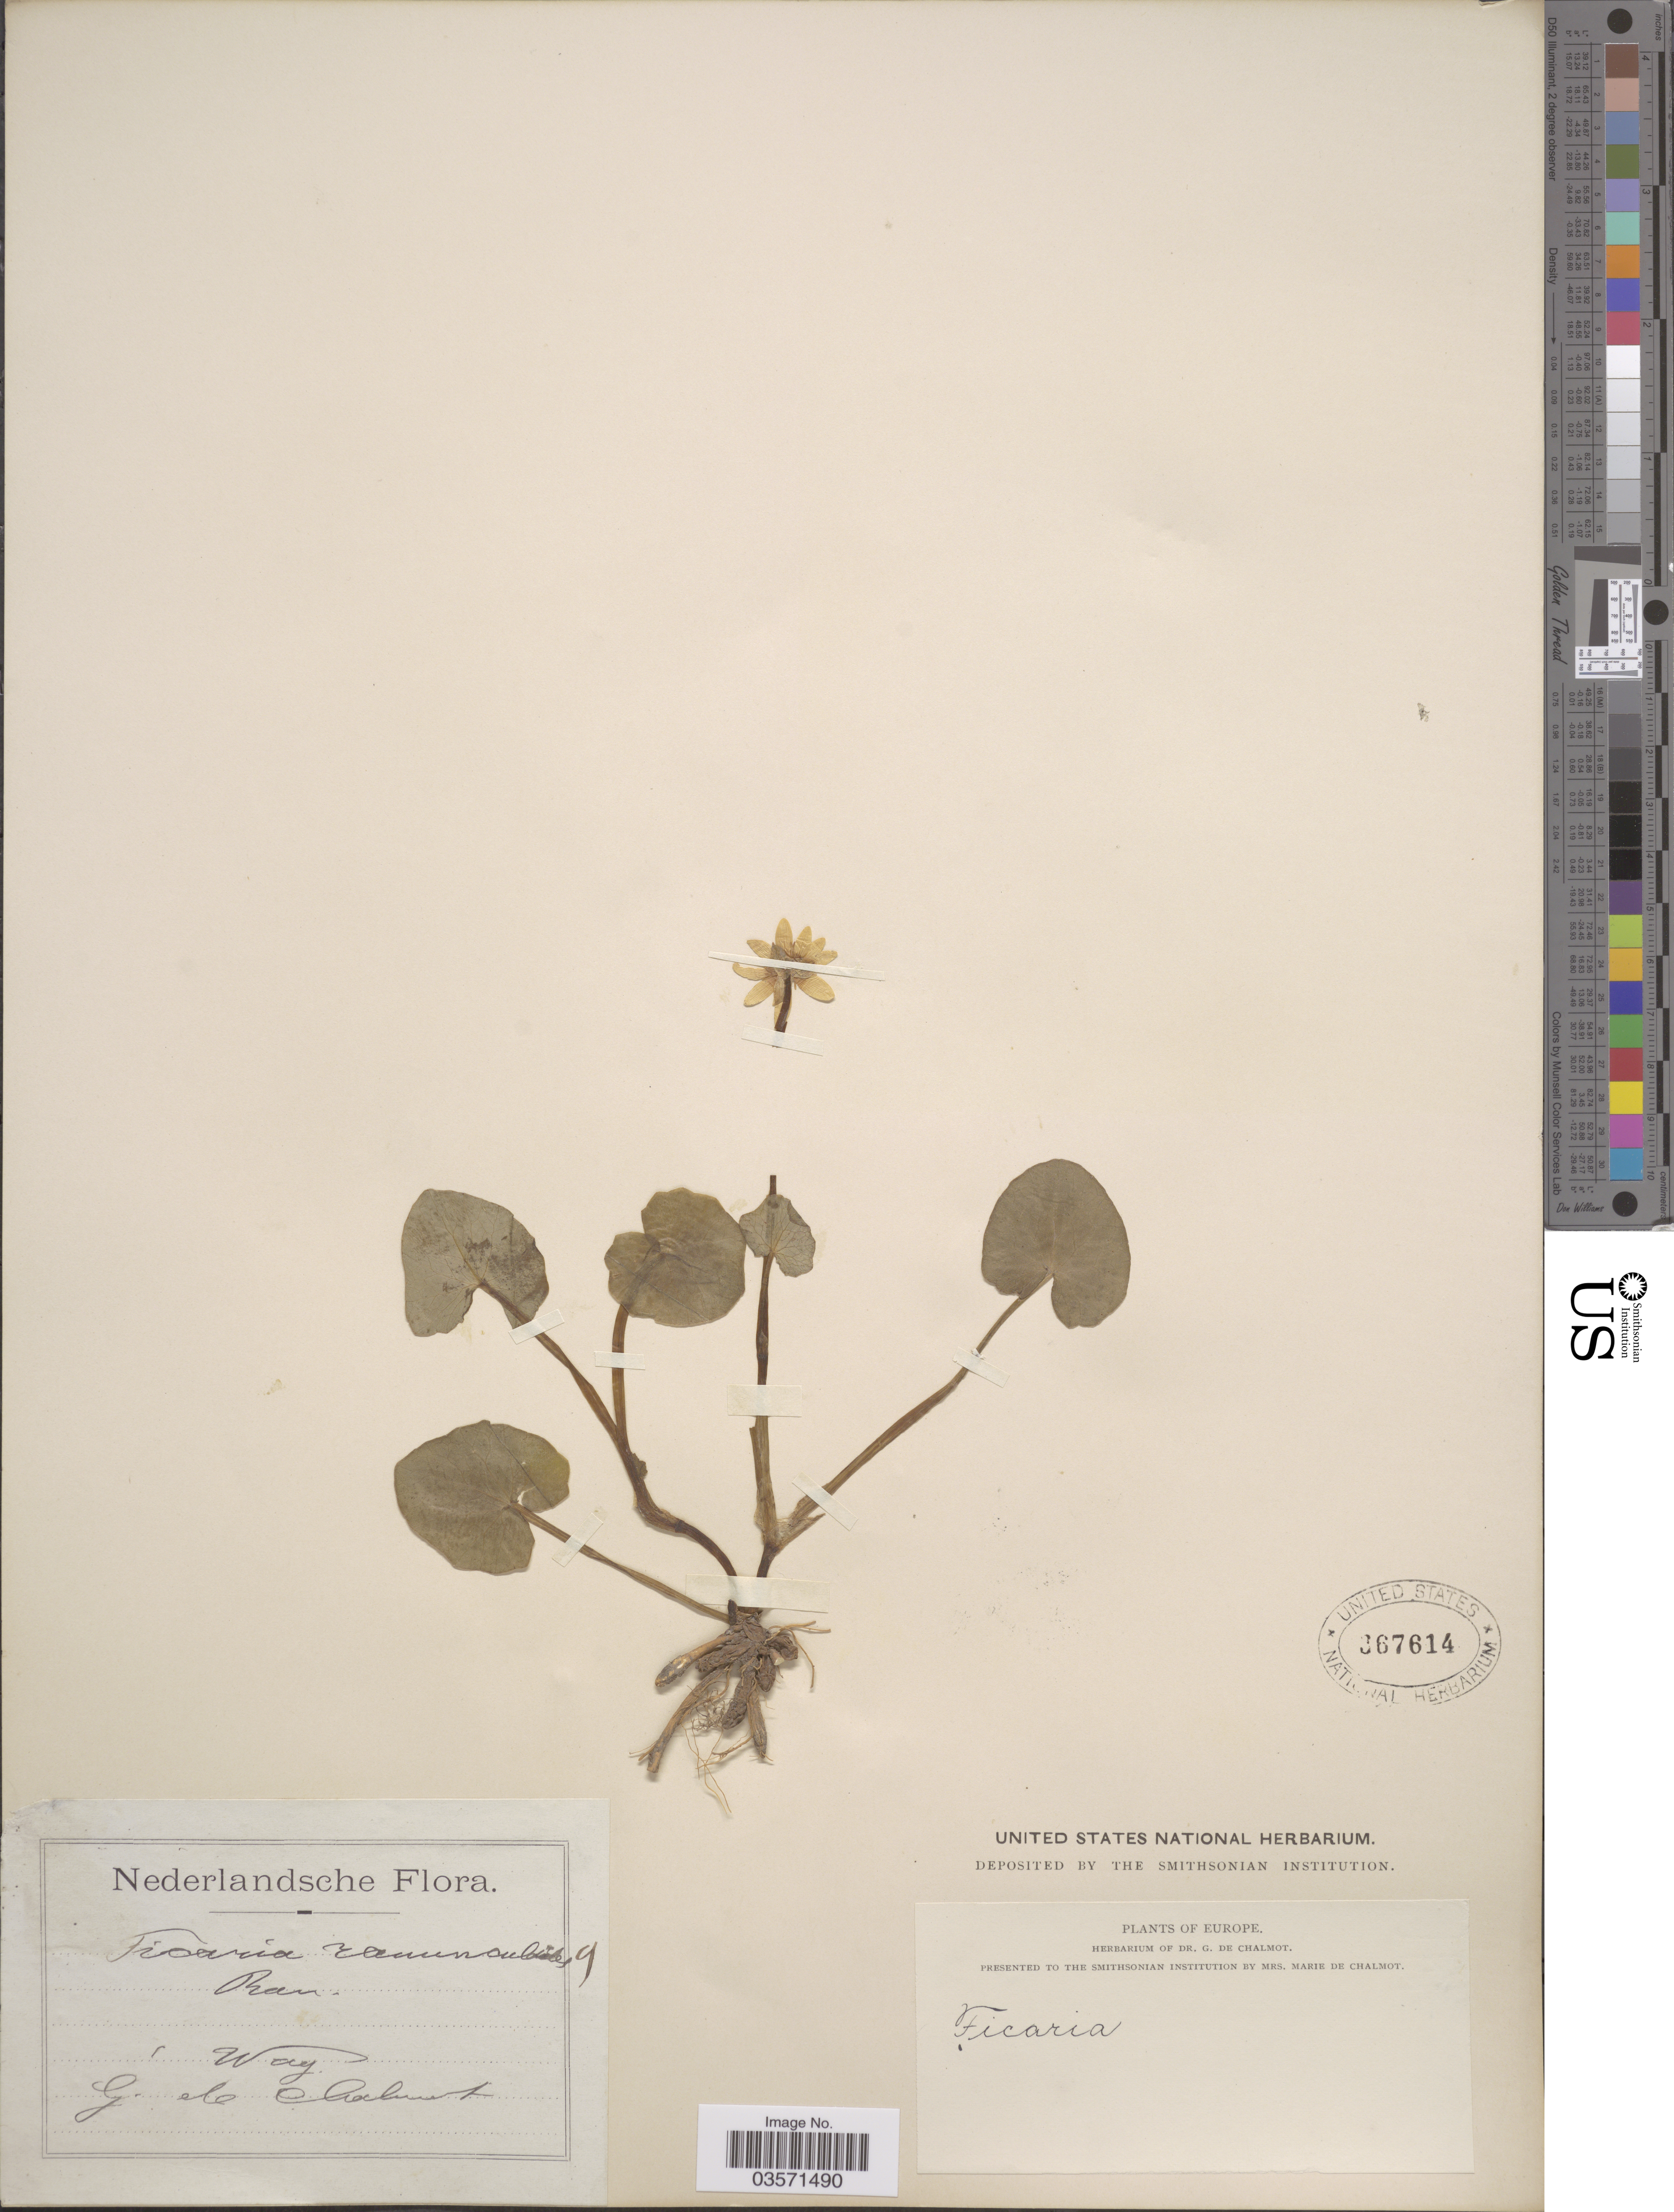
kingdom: Plantae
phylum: Tracheophyta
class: Magnoliopsida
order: Ranunculales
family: Ranunculaceae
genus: Ficaria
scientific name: Ficaria verna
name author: Huds.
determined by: Strong, M. T., (US), Smithsonian Institution - National Museum of Natural History (UNITED STATES)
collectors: G. de Chalmot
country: Netherlands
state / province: Gelderland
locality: Wag.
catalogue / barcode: US 367614